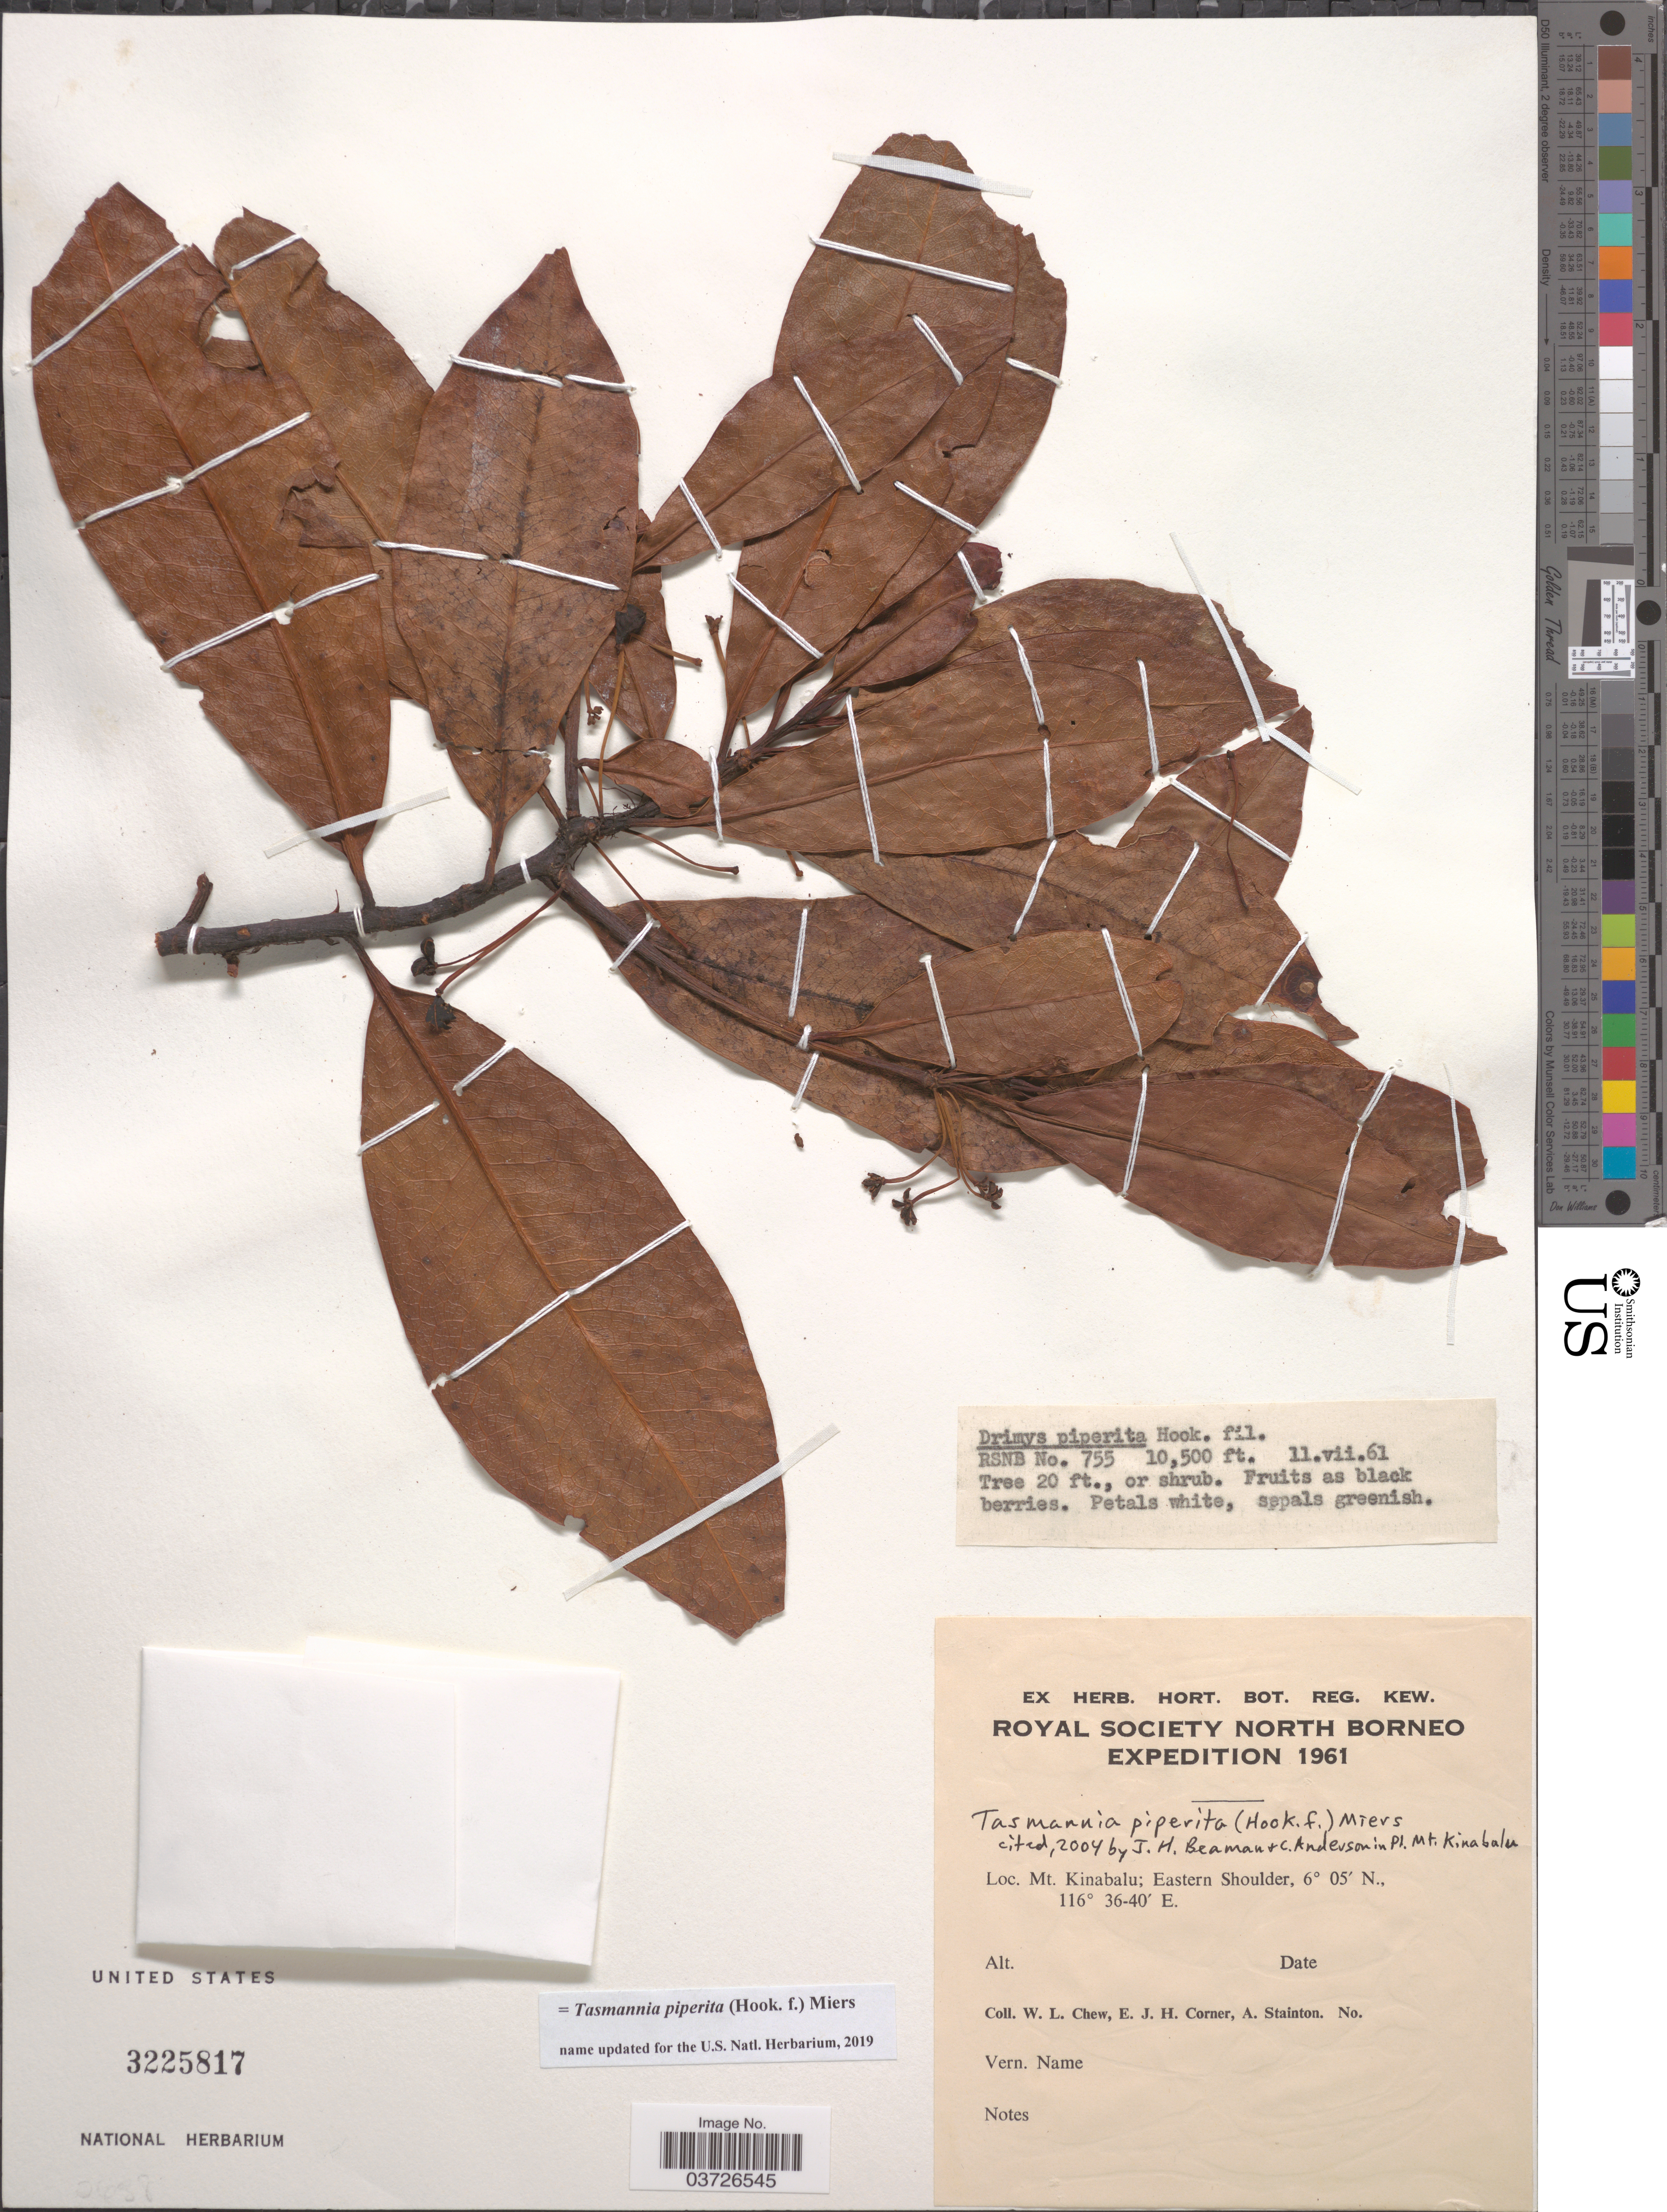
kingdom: Plantae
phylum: Tracheophyta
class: Magnoliopsida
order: Canellales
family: Winteraceae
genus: Tasmannia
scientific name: Tasmannia piperita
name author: (Hook. f.) Miers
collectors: W. Chew, E. Corner & A. Stainton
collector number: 755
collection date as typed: Transcribed d/m/y: 11/7/61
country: Malaysia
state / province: Sabah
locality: North Borneo. Mt. Kinabalu; Eastern Shoulder.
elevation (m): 3200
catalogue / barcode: US 3225817